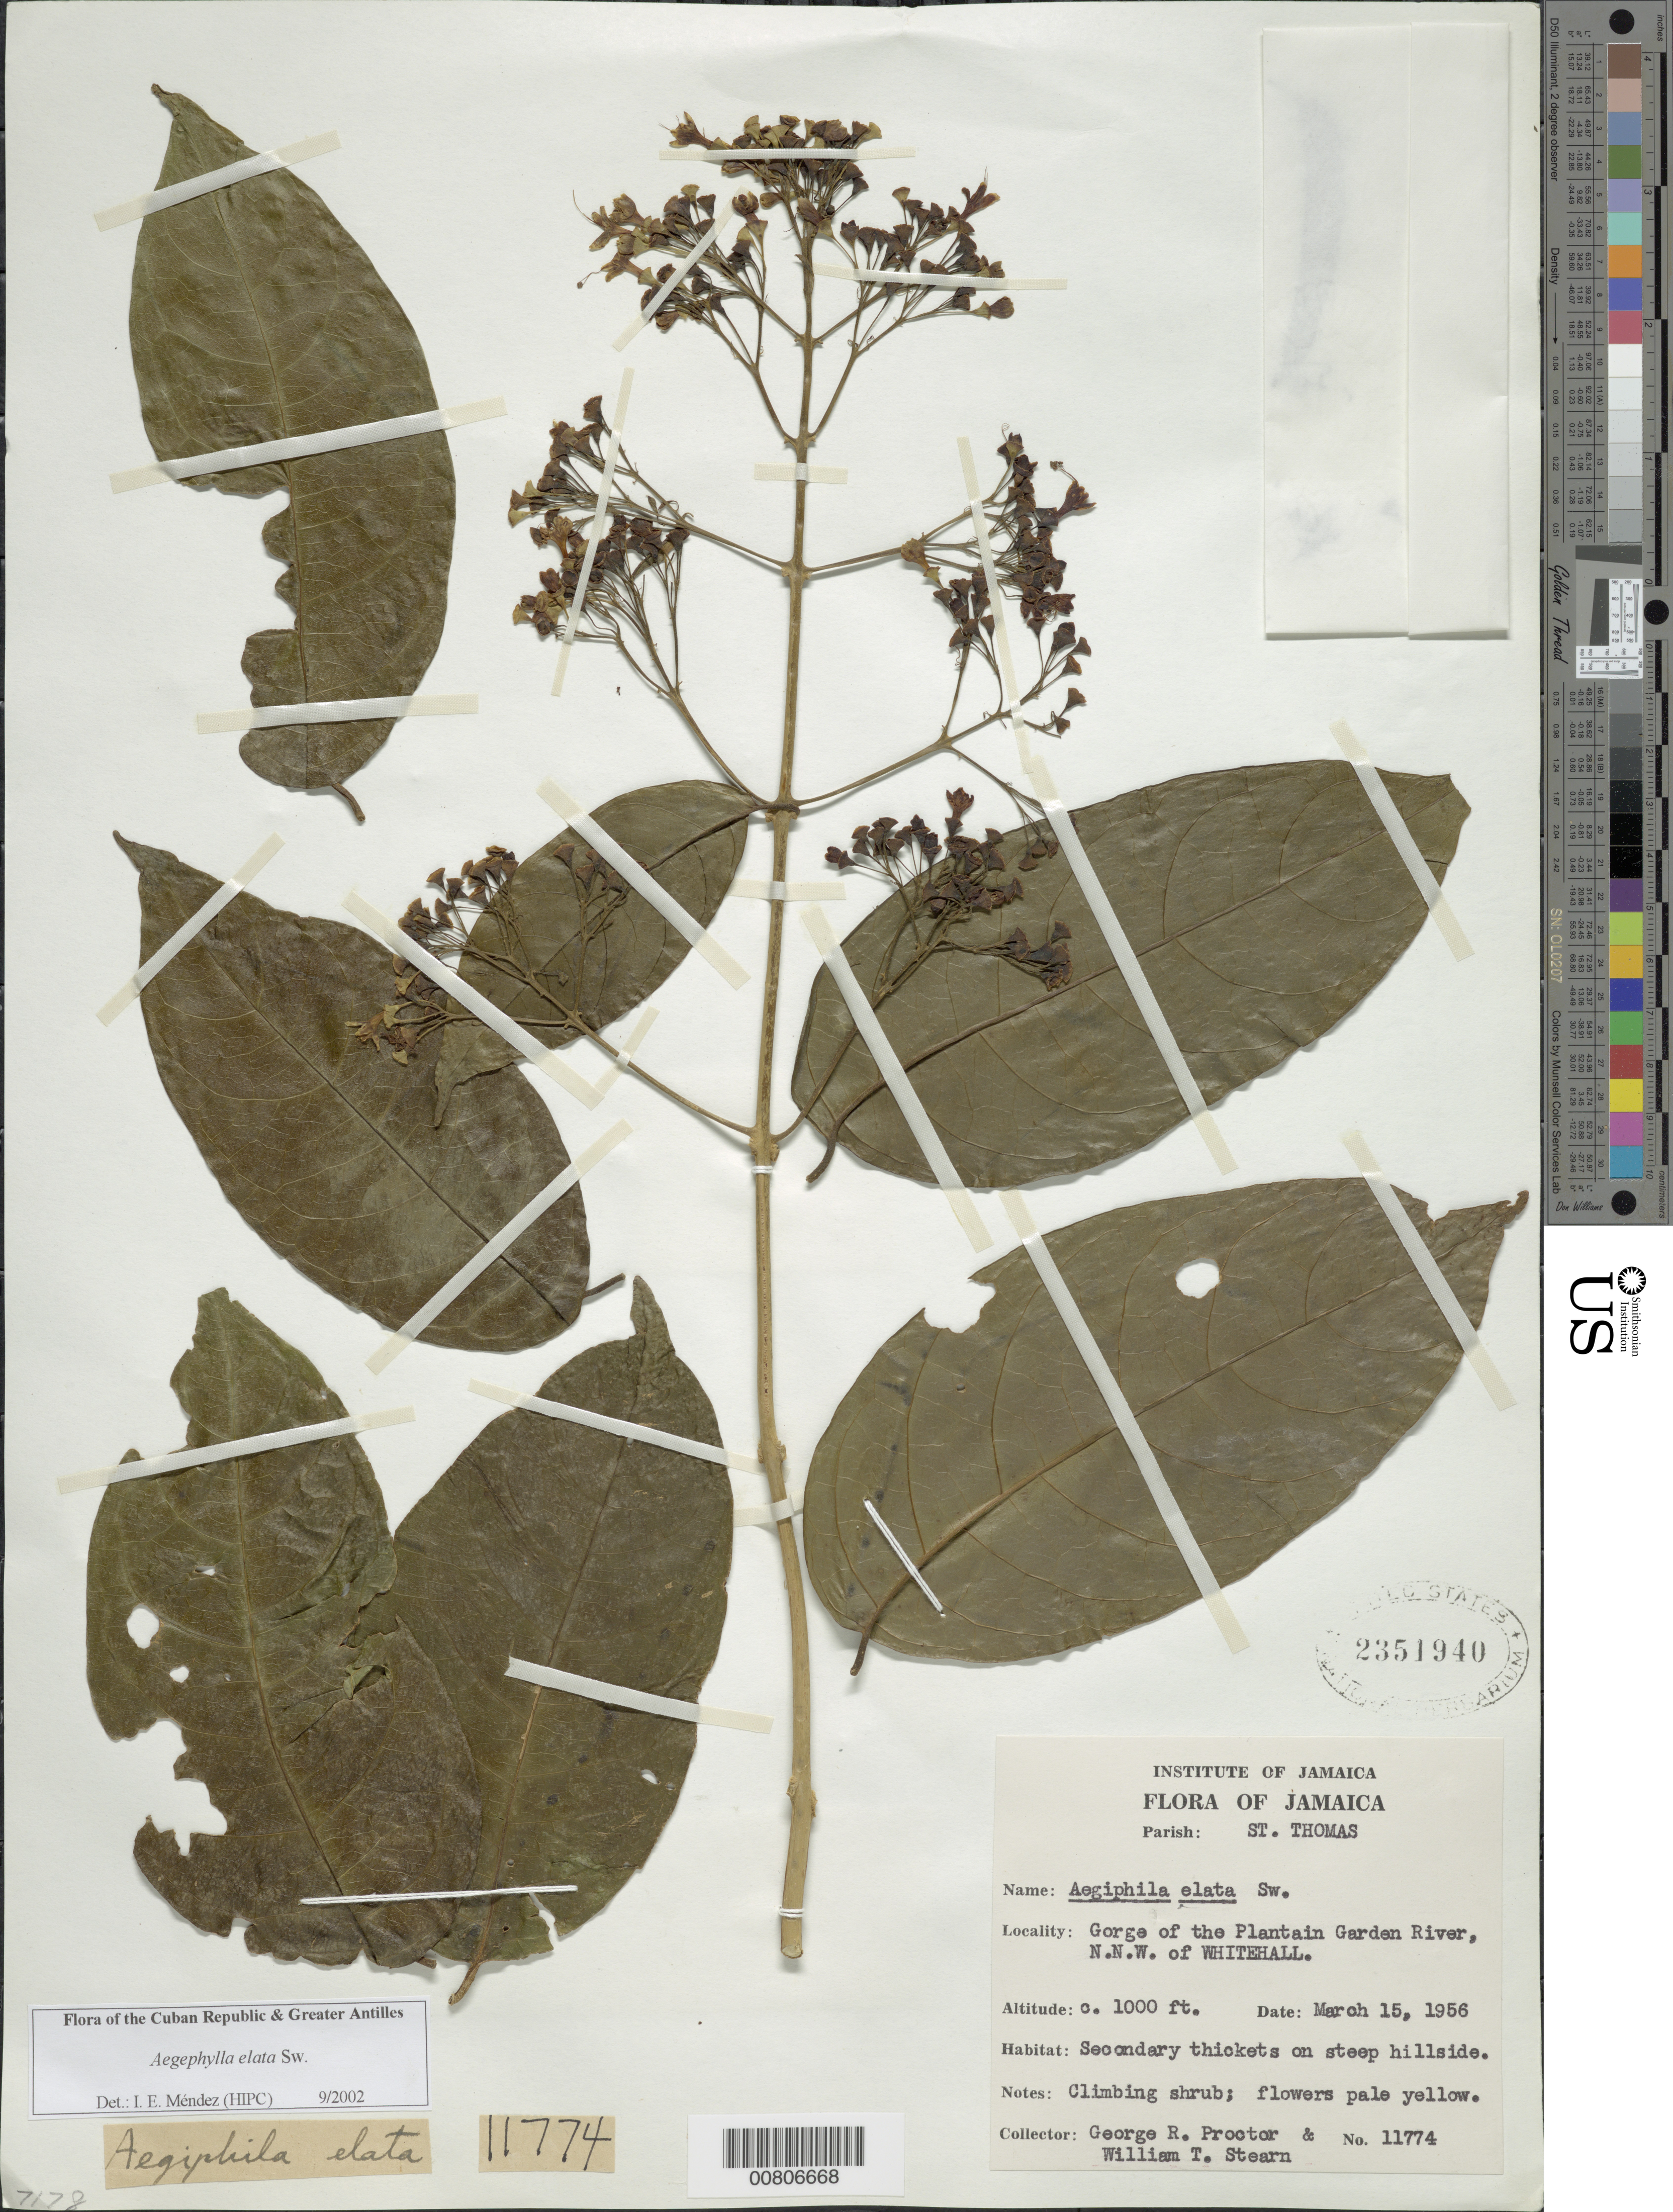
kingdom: Plantae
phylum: Tracheophyta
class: Magnoliopsida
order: Lamiales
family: Lamiaceae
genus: Aegiphila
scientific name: Aegiphila elata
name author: Sw.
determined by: Méndez, Isidro E., (HIPC)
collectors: G. R. Proctor & W. T. Stearn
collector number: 11774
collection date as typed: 15 Mar 1956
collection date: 1956-03-15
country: Jamaica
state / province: Saint Thomas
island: Jamaica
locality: Plantain Garden River gorge, NNW of Whitehall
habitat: Secondary thickets on steep hillsides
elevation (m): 305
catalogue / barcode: US 2351940